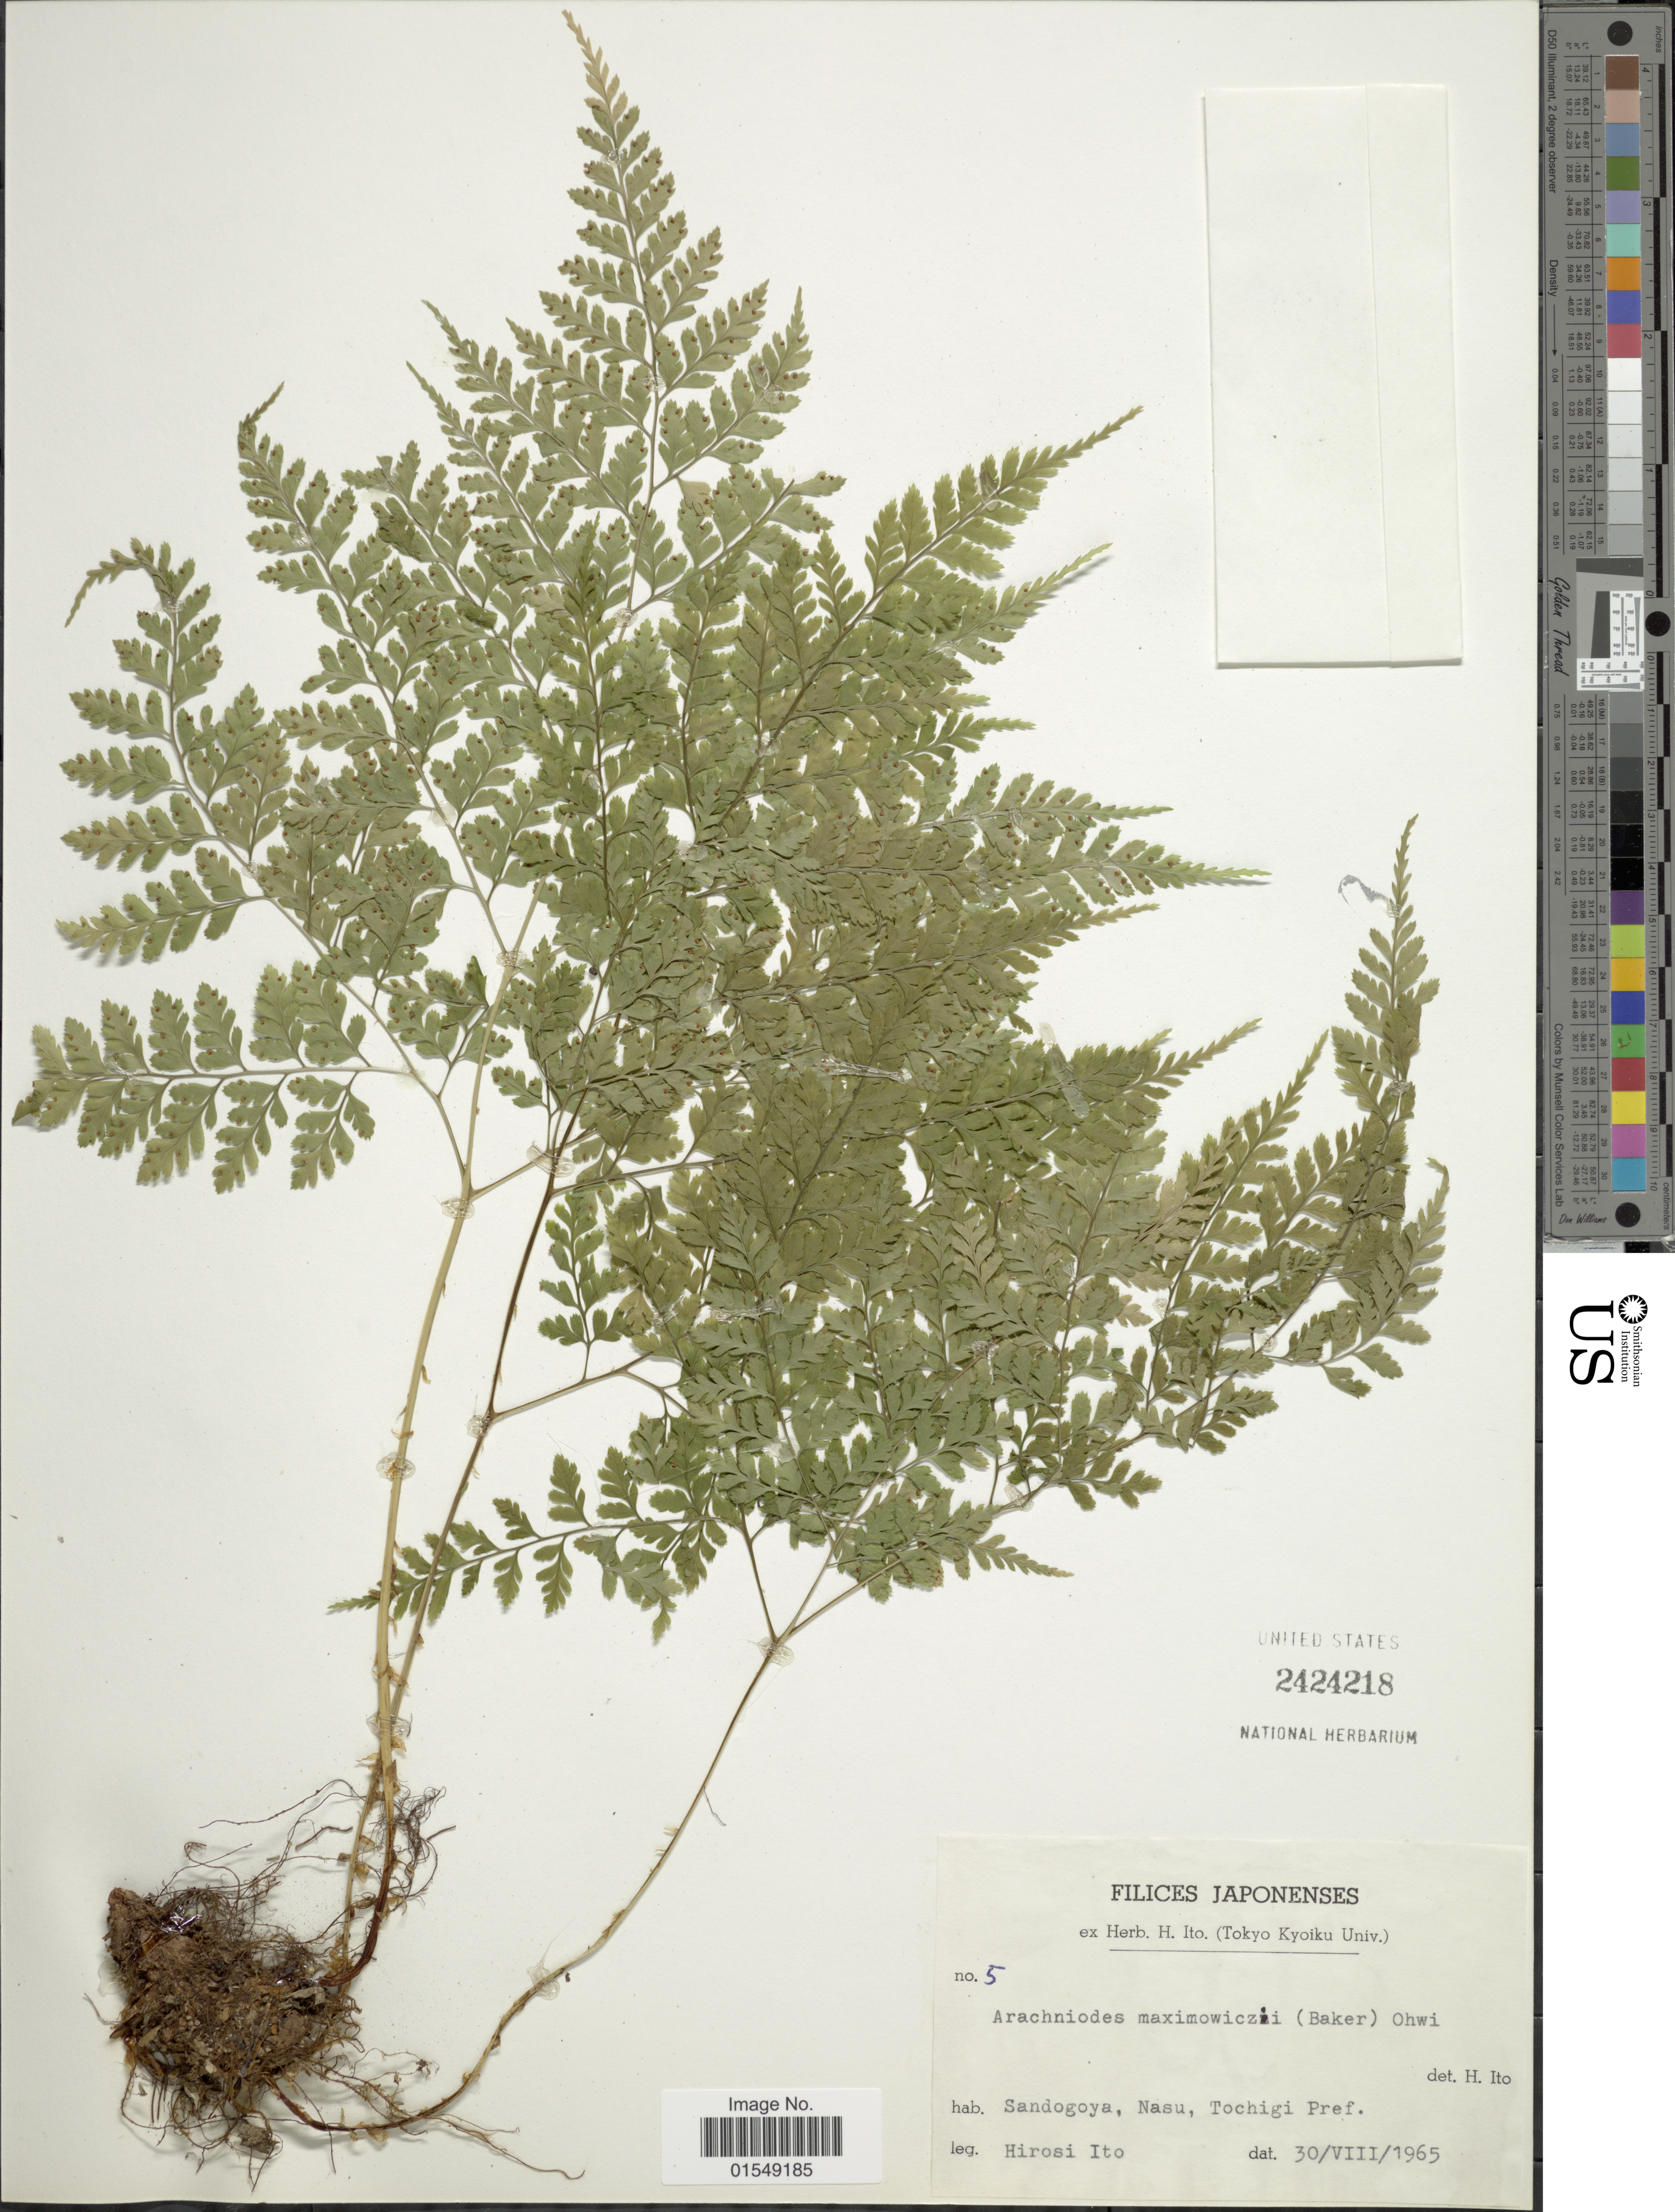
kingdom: Plantae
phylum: Tracheophyta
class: Polypodiopsida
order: Polypodiales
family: Dryopteridaceae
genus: Arachniodes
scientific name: Arachniodes maximowiczii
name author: (Baker) Ohwi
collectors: H. Itô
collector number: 5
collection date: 1965-08-30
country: Japan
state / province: Totigi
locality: Sandogoya, Nasu, Tochigi Pref.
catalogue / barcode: US 2424218